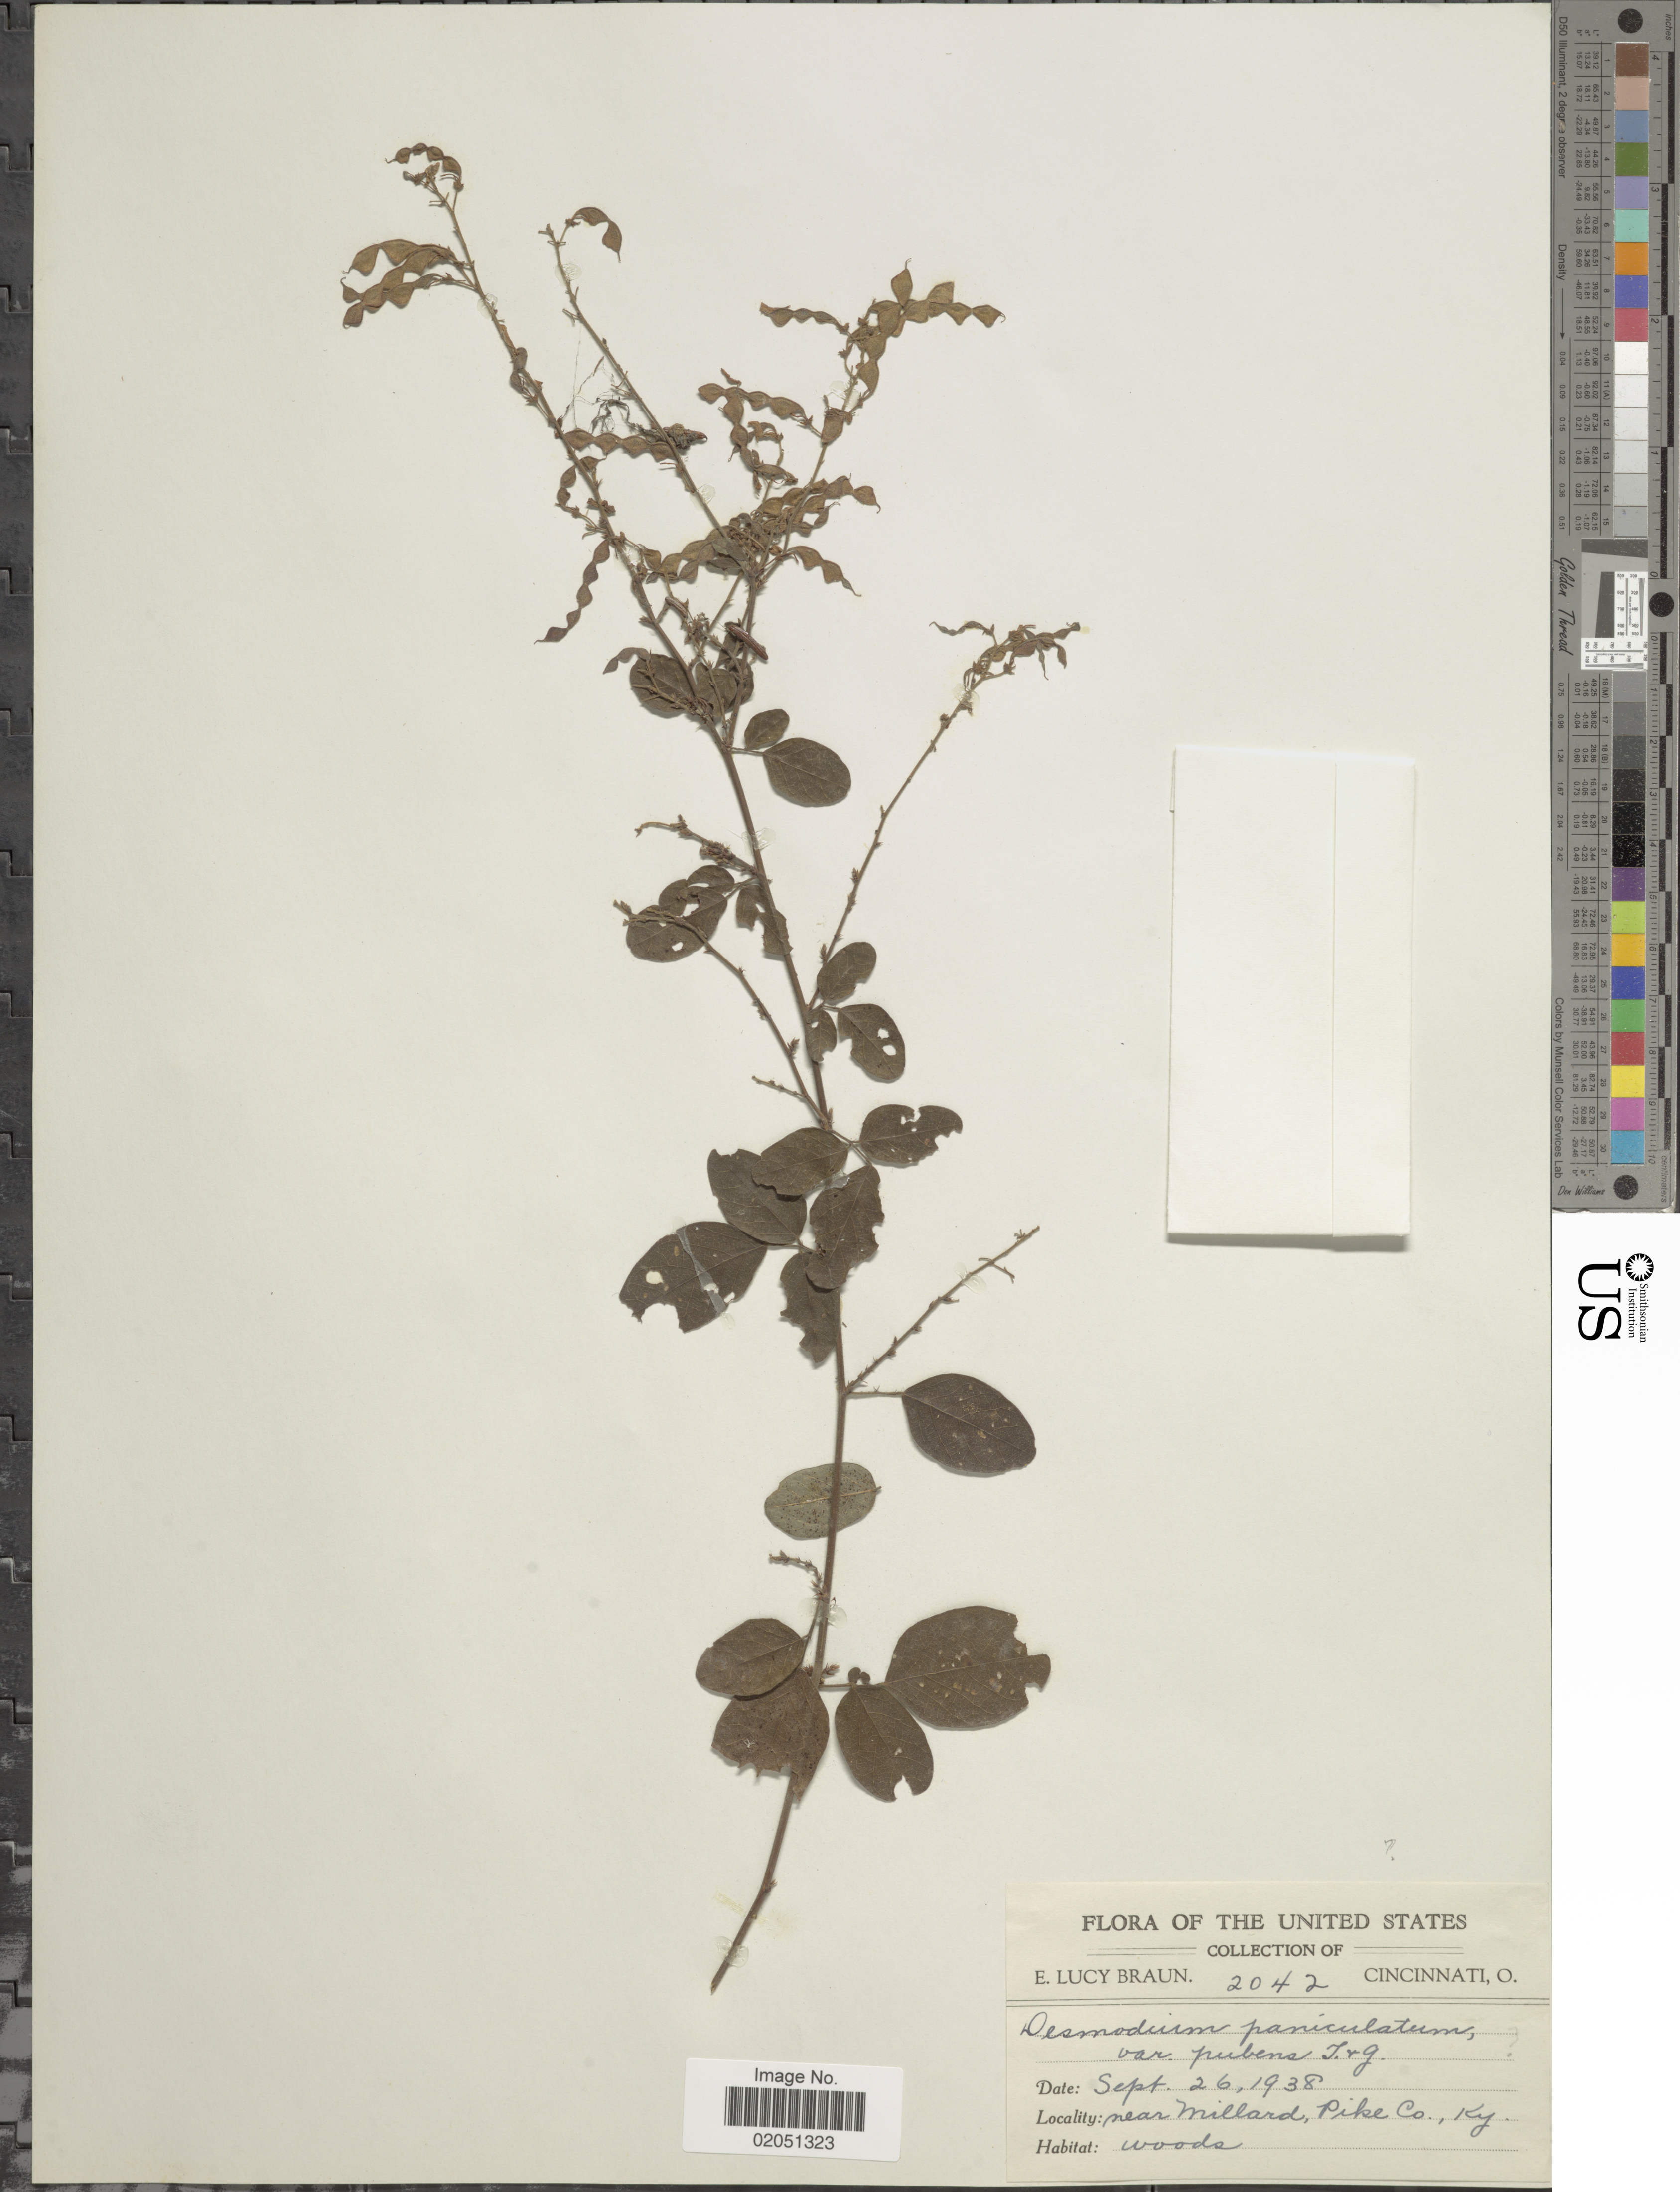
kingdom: Plantae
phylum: Tracheophyta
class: Magnoliopsida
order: Fabales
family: Fabaceae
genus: Desmodium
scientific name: Desmodium paniculatum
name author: (L.) DC.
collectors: E. L. Braun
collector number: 2042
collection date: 1938-09-26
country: United States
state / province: Kentucky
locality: Near Millard, Pike Co., woods